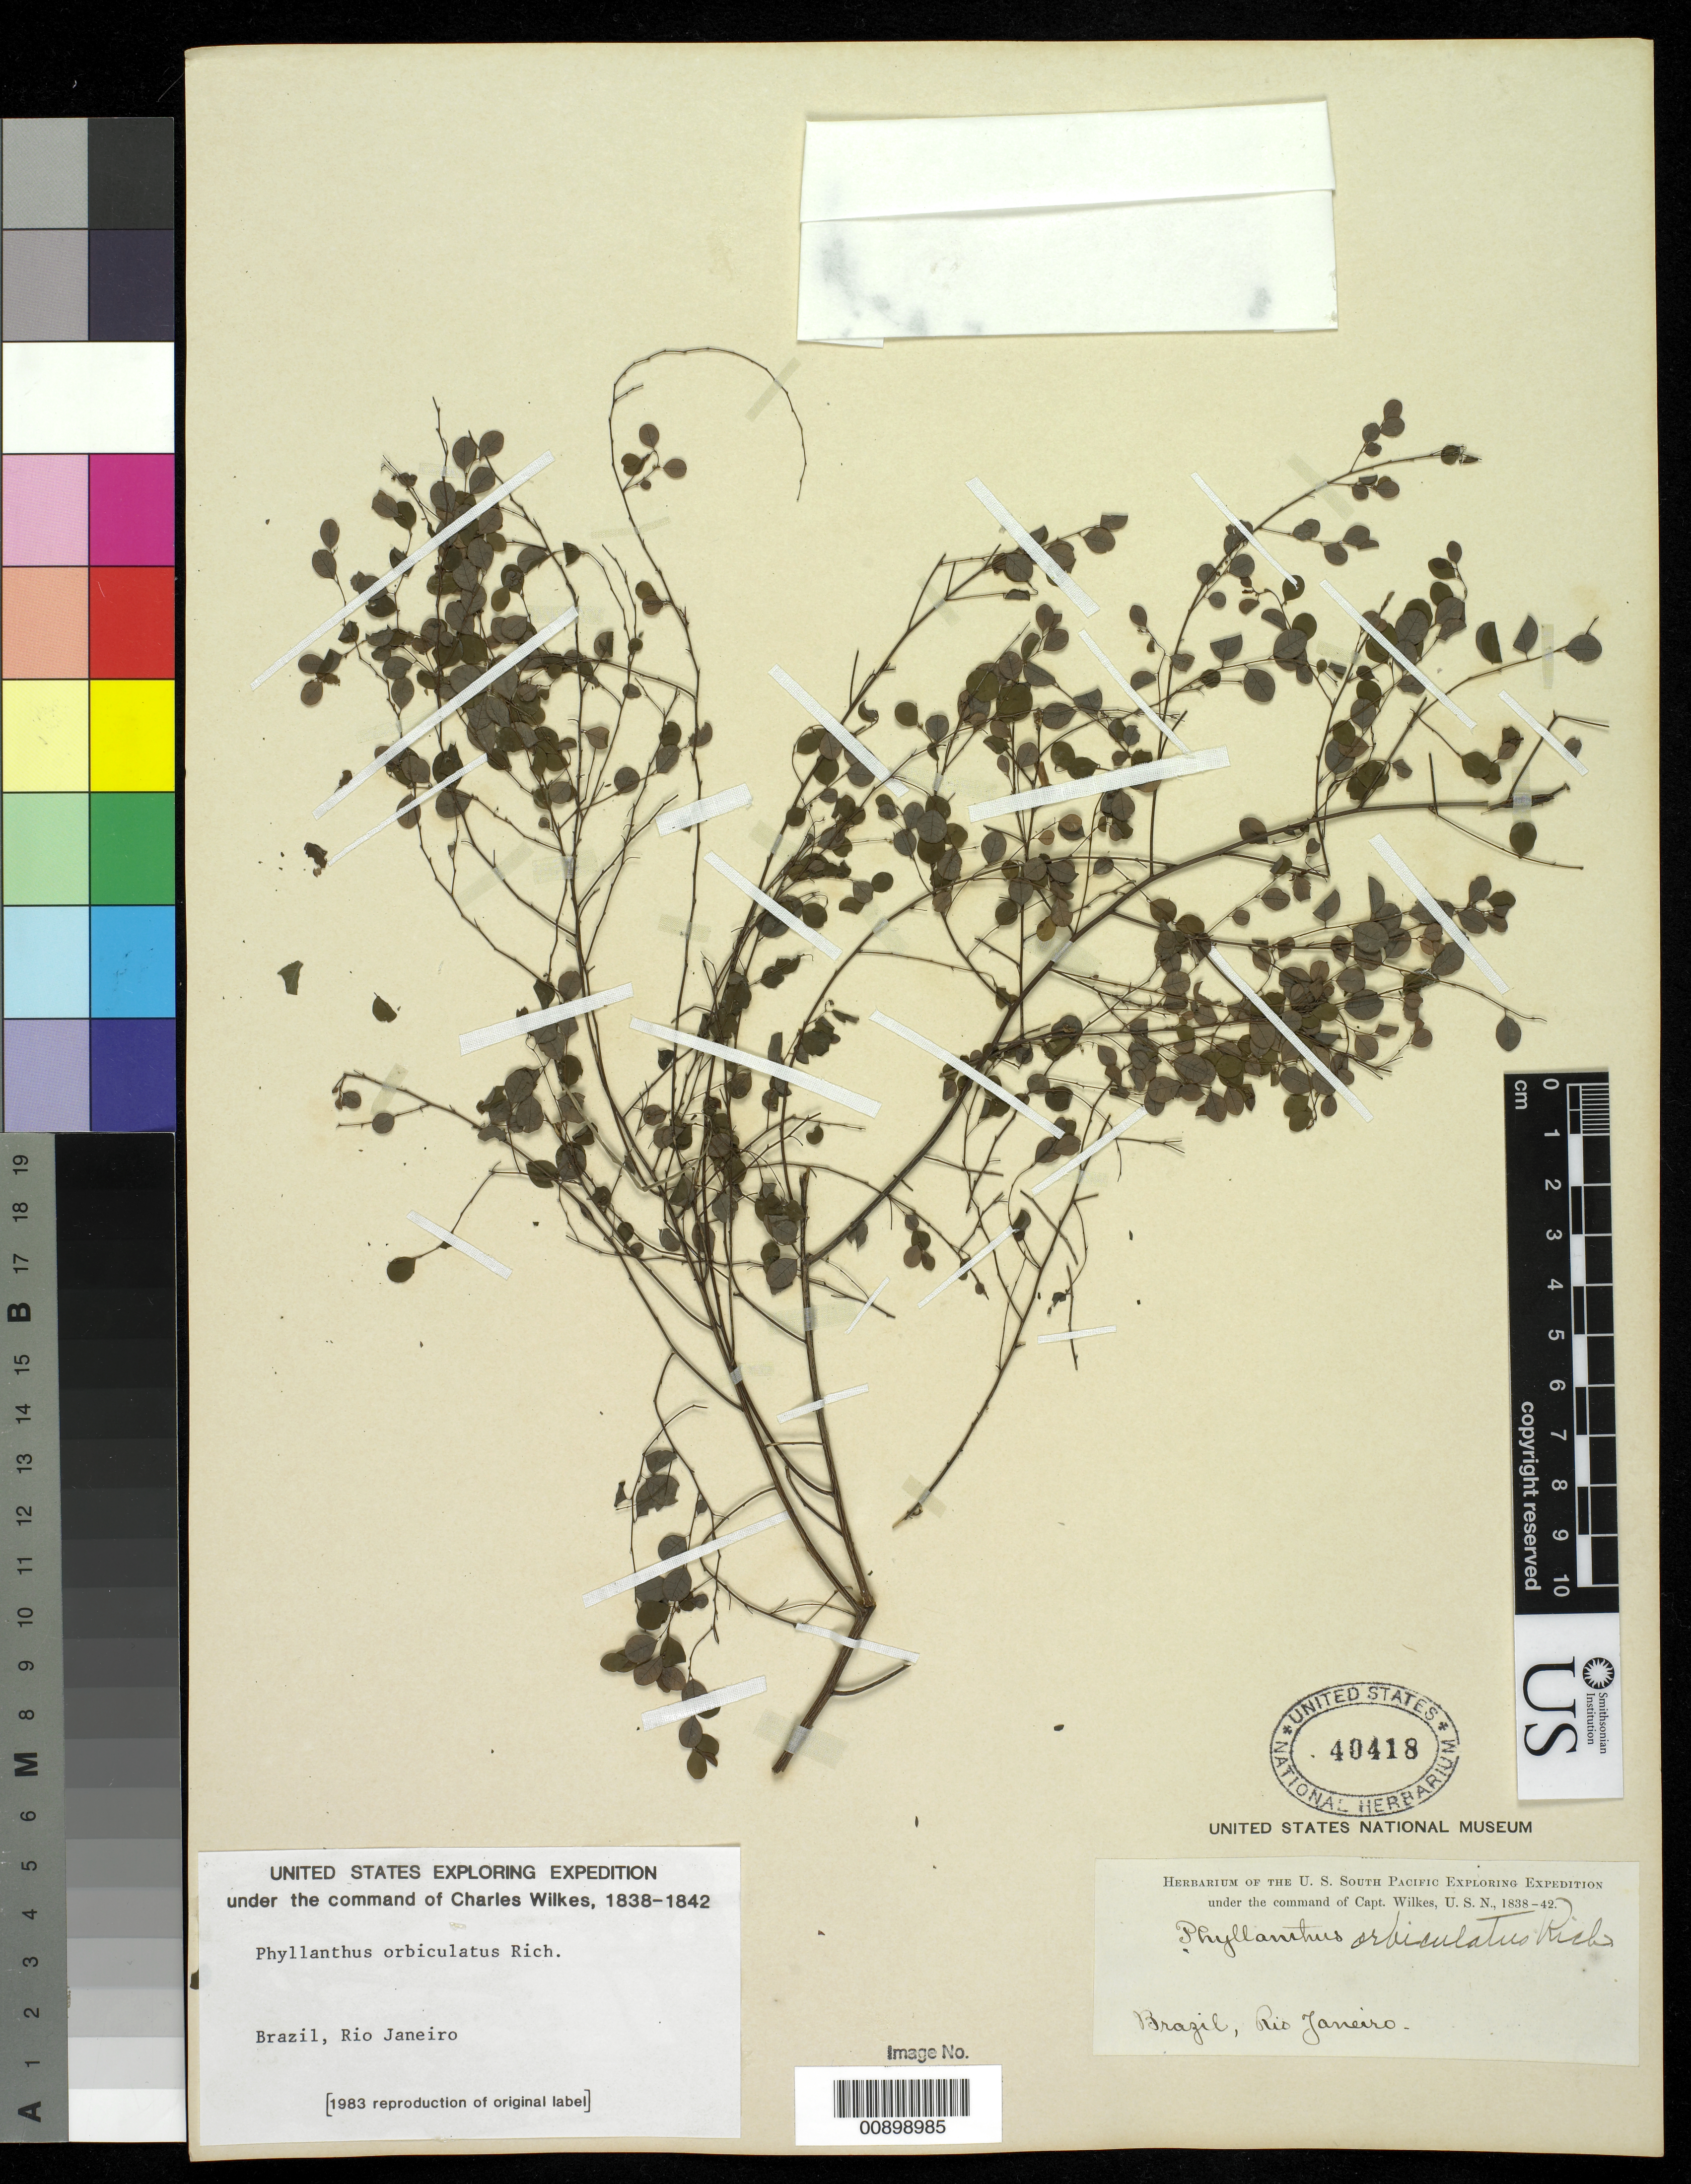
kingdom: Plantae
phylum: Tracheophyta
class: Magnoliopsida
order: Malpighiales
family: Phyllanthaceae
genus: Phyllanthus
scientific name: Phyllanthus orbiculatus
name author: A. Rich.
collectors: Wilkes Explor. Exped.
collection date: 1838/1842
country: Brazil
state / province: Rio de Janeiro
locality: Brazil, Rio Janeiro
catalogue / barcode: US 40418